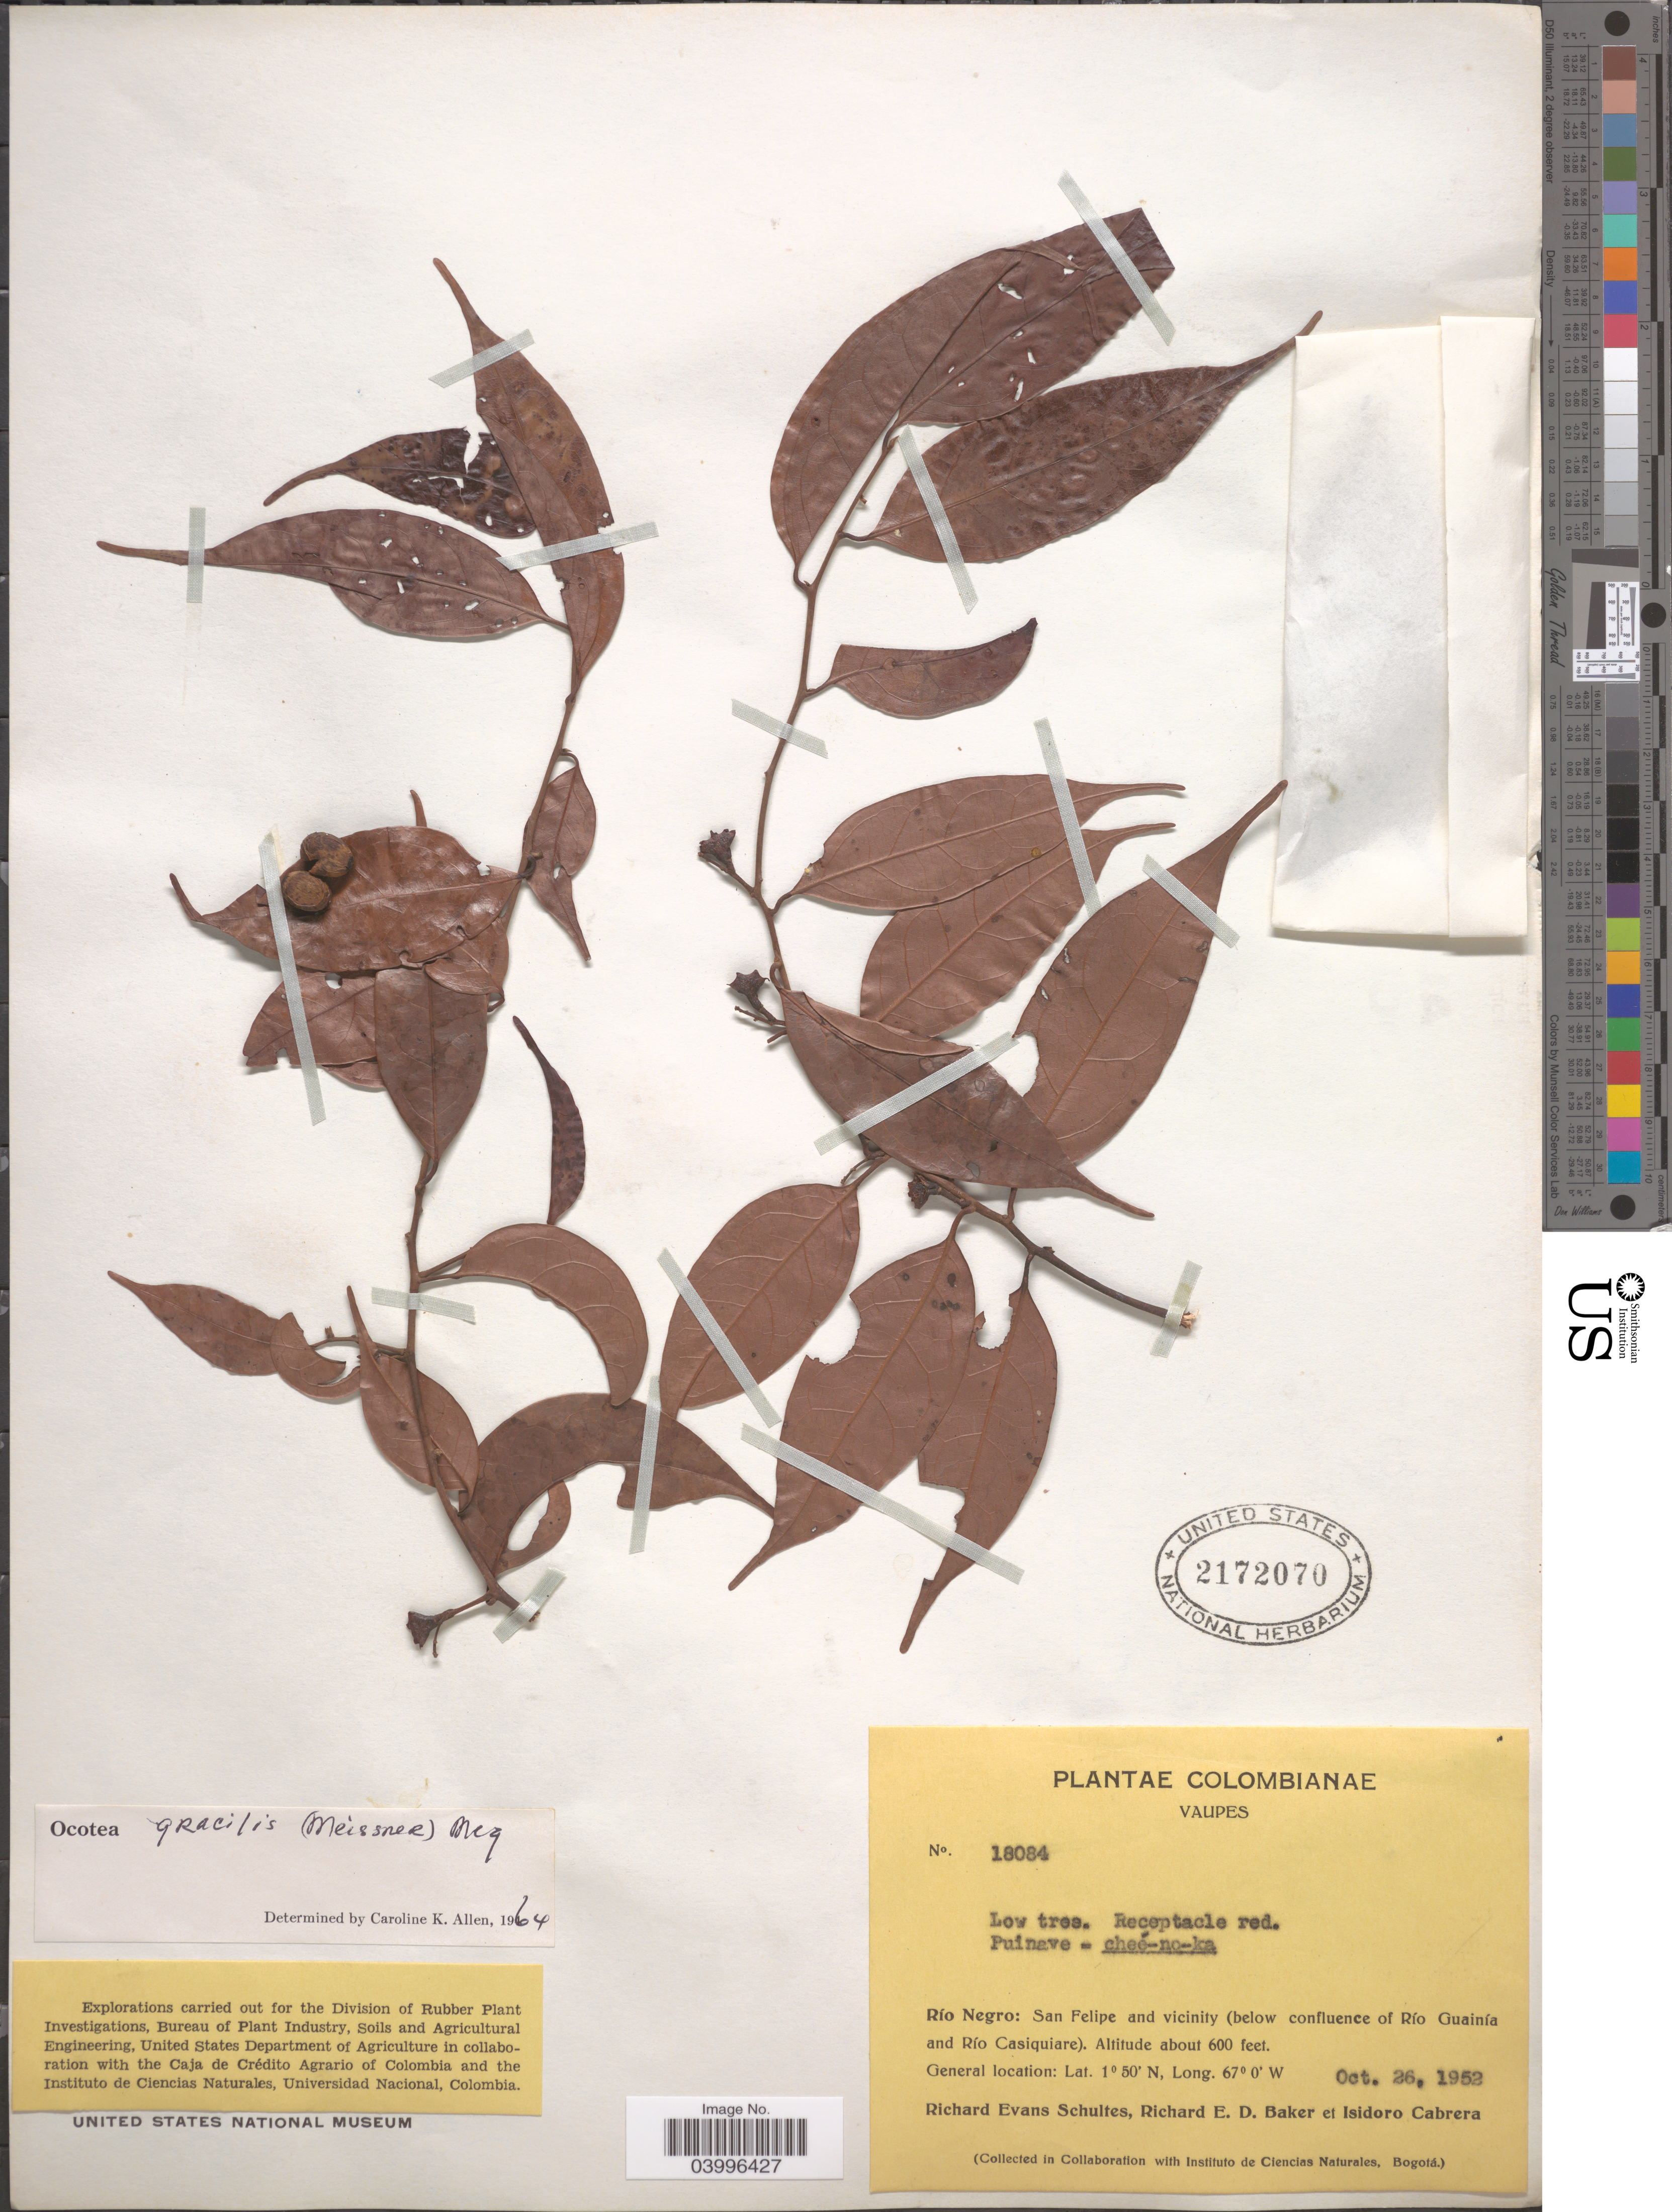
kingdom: Plantae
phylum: Tracheophyta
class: Magnoliopsida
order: Laurales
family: Lauraceae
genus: Ocotea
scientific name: Ocotea gracilis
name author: (Meisn.) Mez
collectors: R. E. Schultes, R. E. D. Baker & I. Cabrera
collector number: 18084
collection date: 1952-10-26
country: Colombia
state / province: Vaupés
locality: Río Negro: San Felipe and vicinity (below confluence of Rïo Guainía and Río Casiquiare).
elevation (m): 183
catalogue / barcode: US 2172070